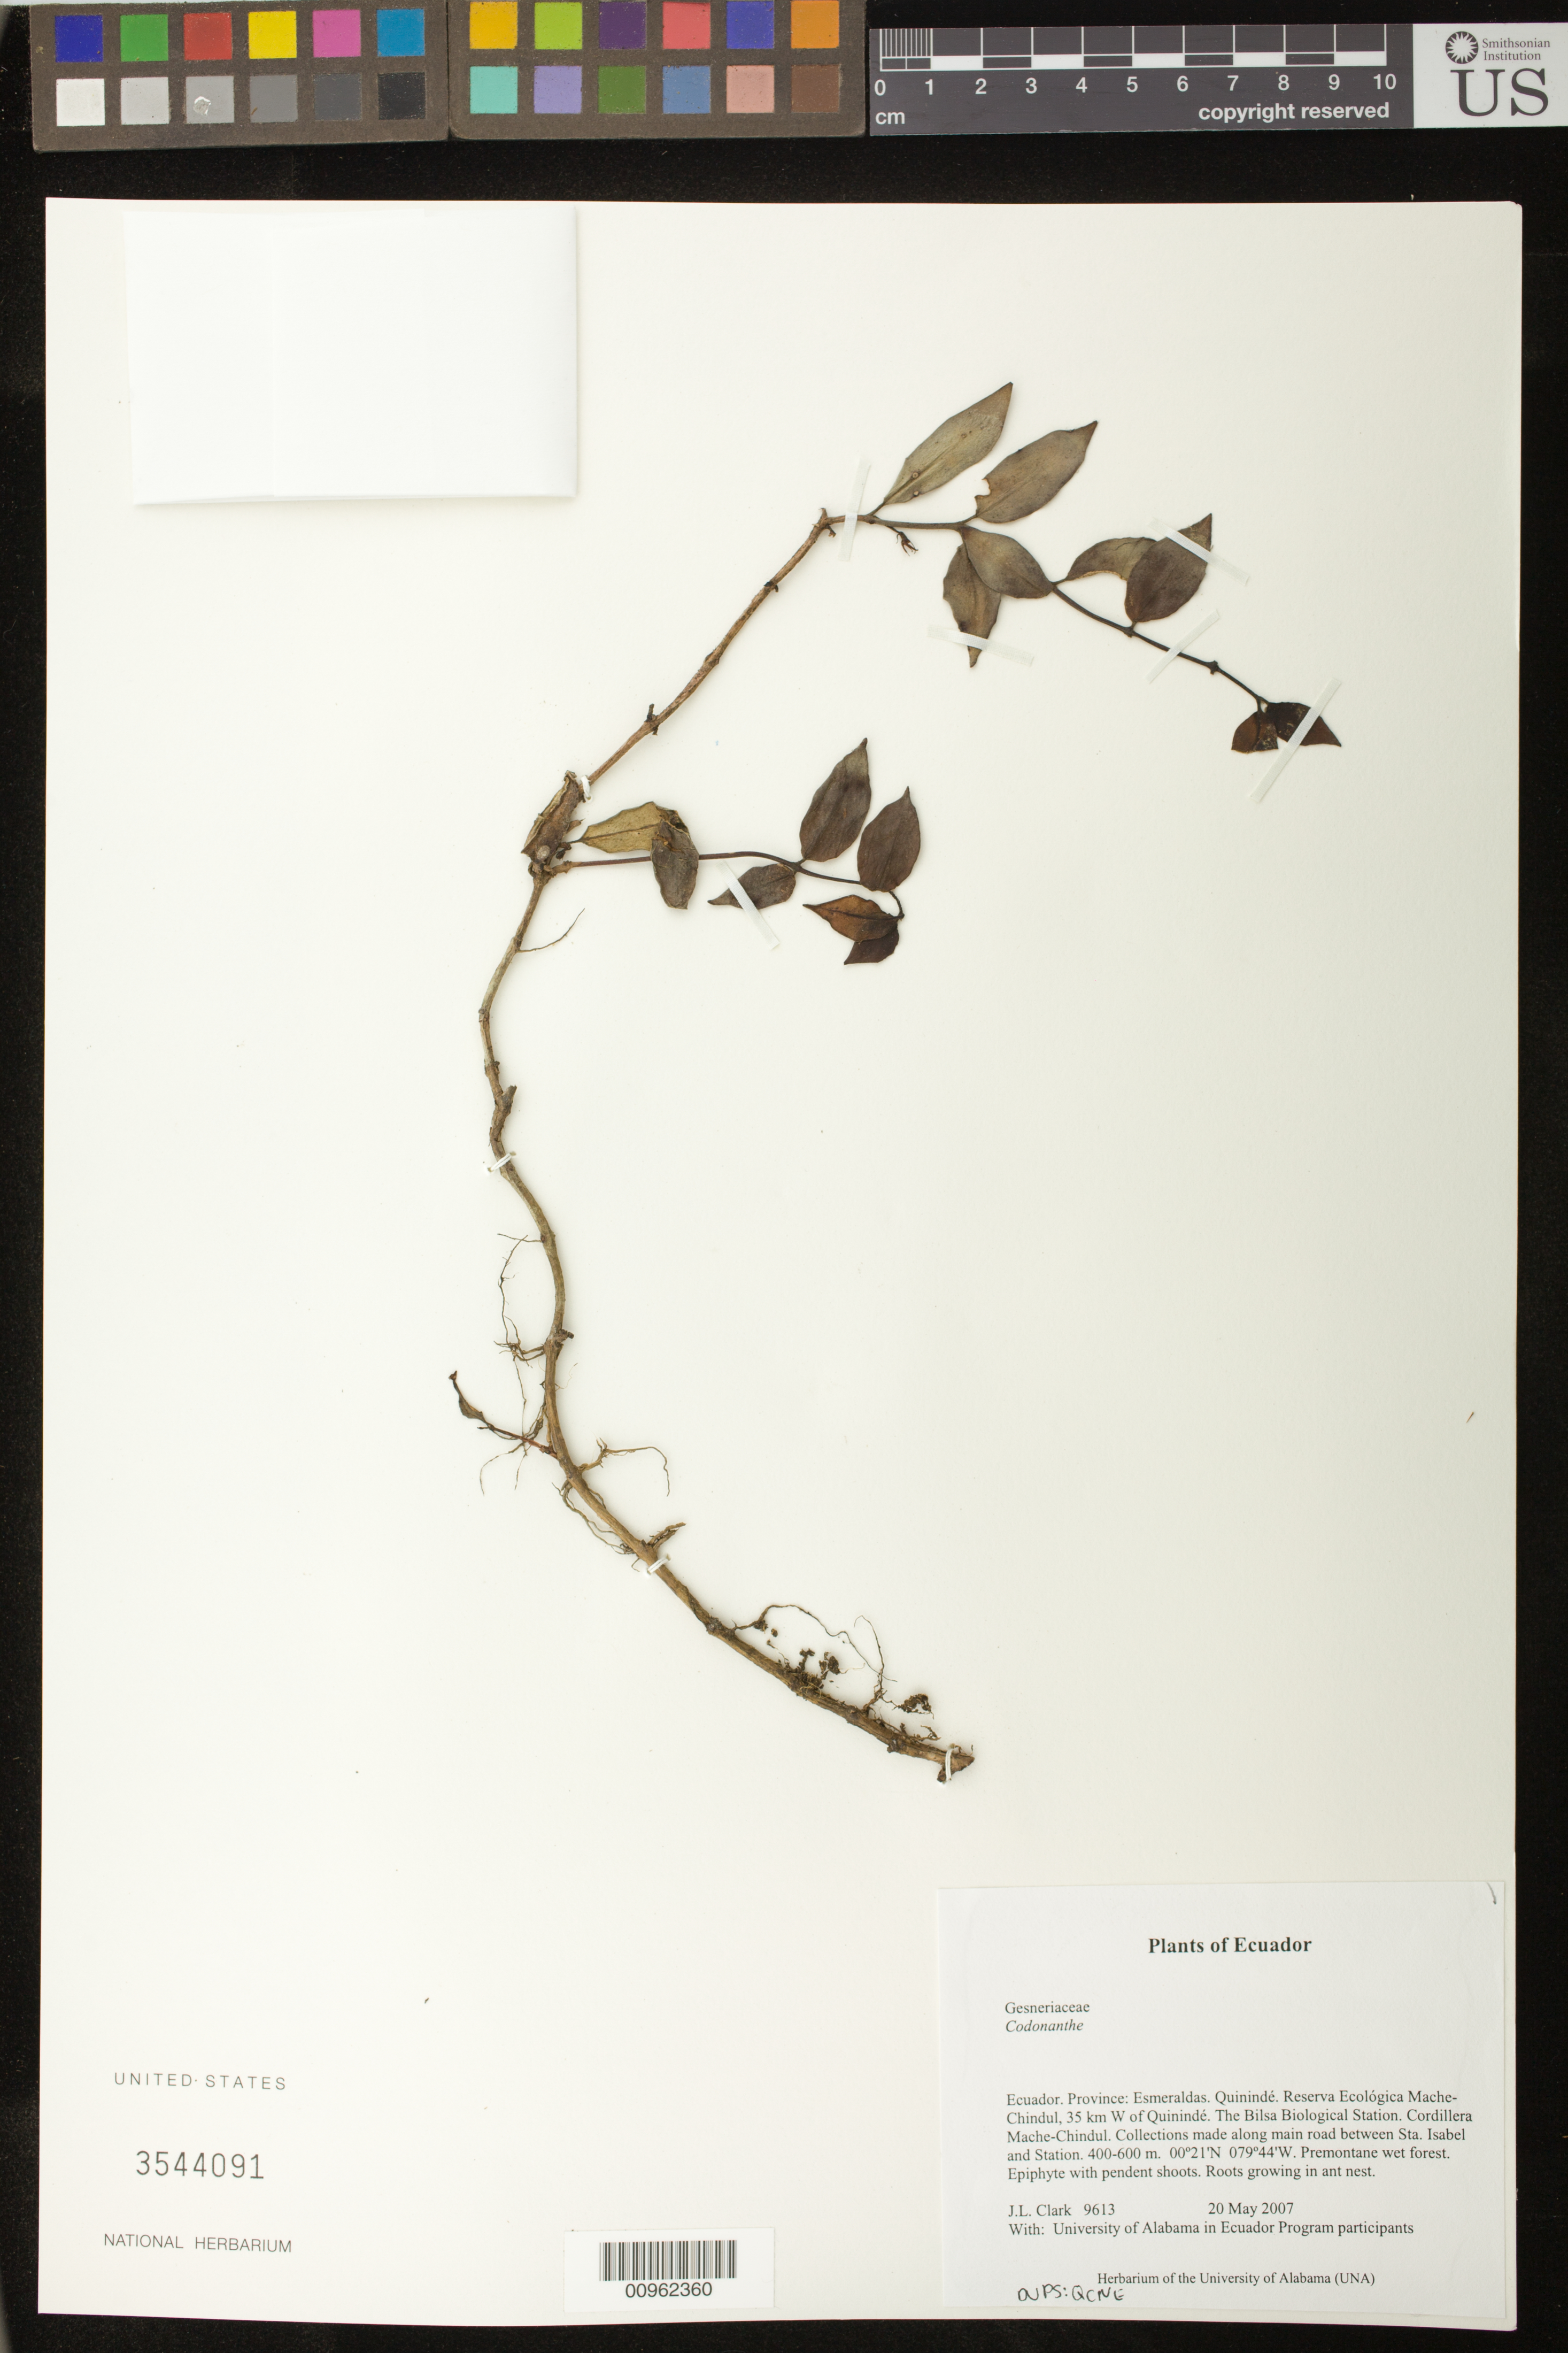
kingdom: Plantae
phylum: Tracheophyta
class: Magnoliopsida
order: Lamiales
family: Gesneriaceae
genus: Codonanthe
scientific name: Codonanthe sp.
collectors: J. L. Clark & University of Alabama in Ecuador Program participants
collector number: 9613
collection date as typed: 20 May 2007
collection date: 2007-05-20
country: Ecuador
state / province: Esmeraldas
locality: Quinindé. Reserva Ecológica Mache-Chindul, 35 km W of Quinindé. The Bilsa Biological Station. Cordillera Mache-Chindul. Collections made along main road between Sta. Isabel and Station.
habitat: Premontane wet forest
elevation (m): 400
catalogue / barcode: US 3544091